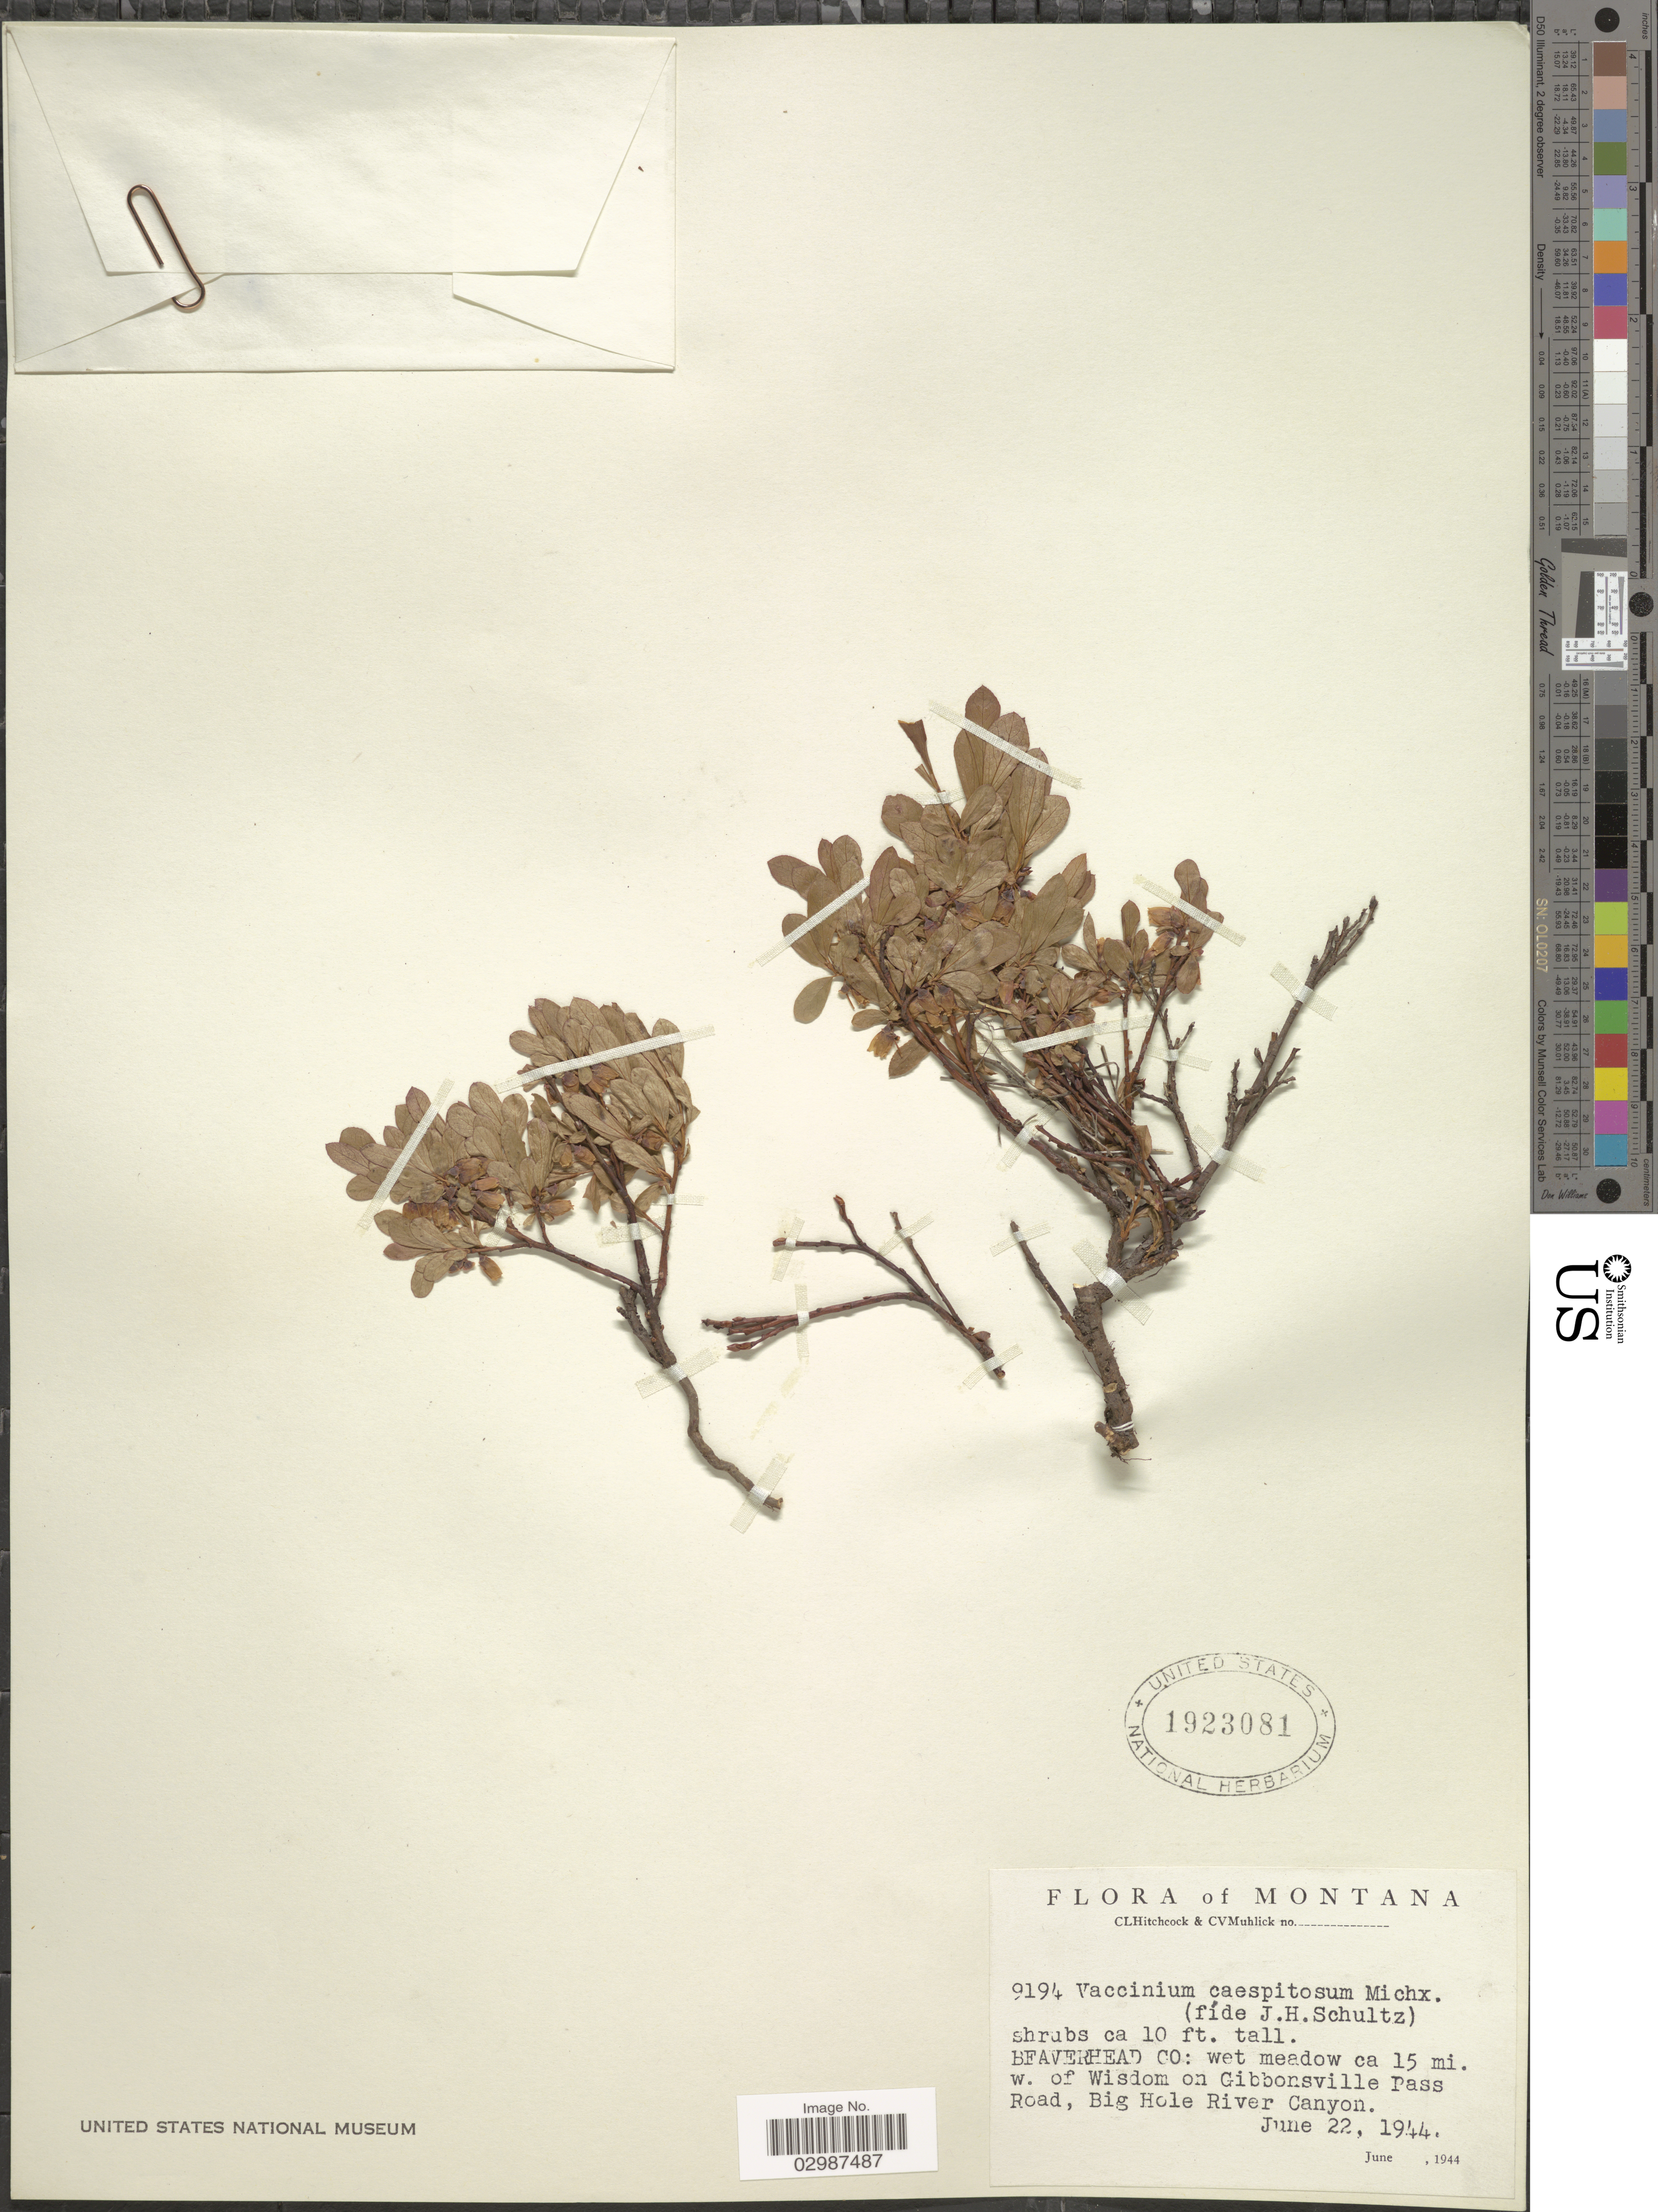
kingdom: Plantae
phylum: Tracheophyta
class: Magnoliopsida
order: Ericales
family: Ericaceae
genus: Vaccinium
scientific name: Vaccinium caespitosum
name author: Michx.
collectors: C. L. Hitchcock & C. V. Muhlick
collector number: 9194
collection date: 1944-06-22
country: United States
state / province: Montana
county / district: Beaverhead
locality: Wet meadow ca 15 mi.W of Wisdom on Gibbonsville Pass Road, Big Hole River Canyon.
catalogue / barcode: US 1923081